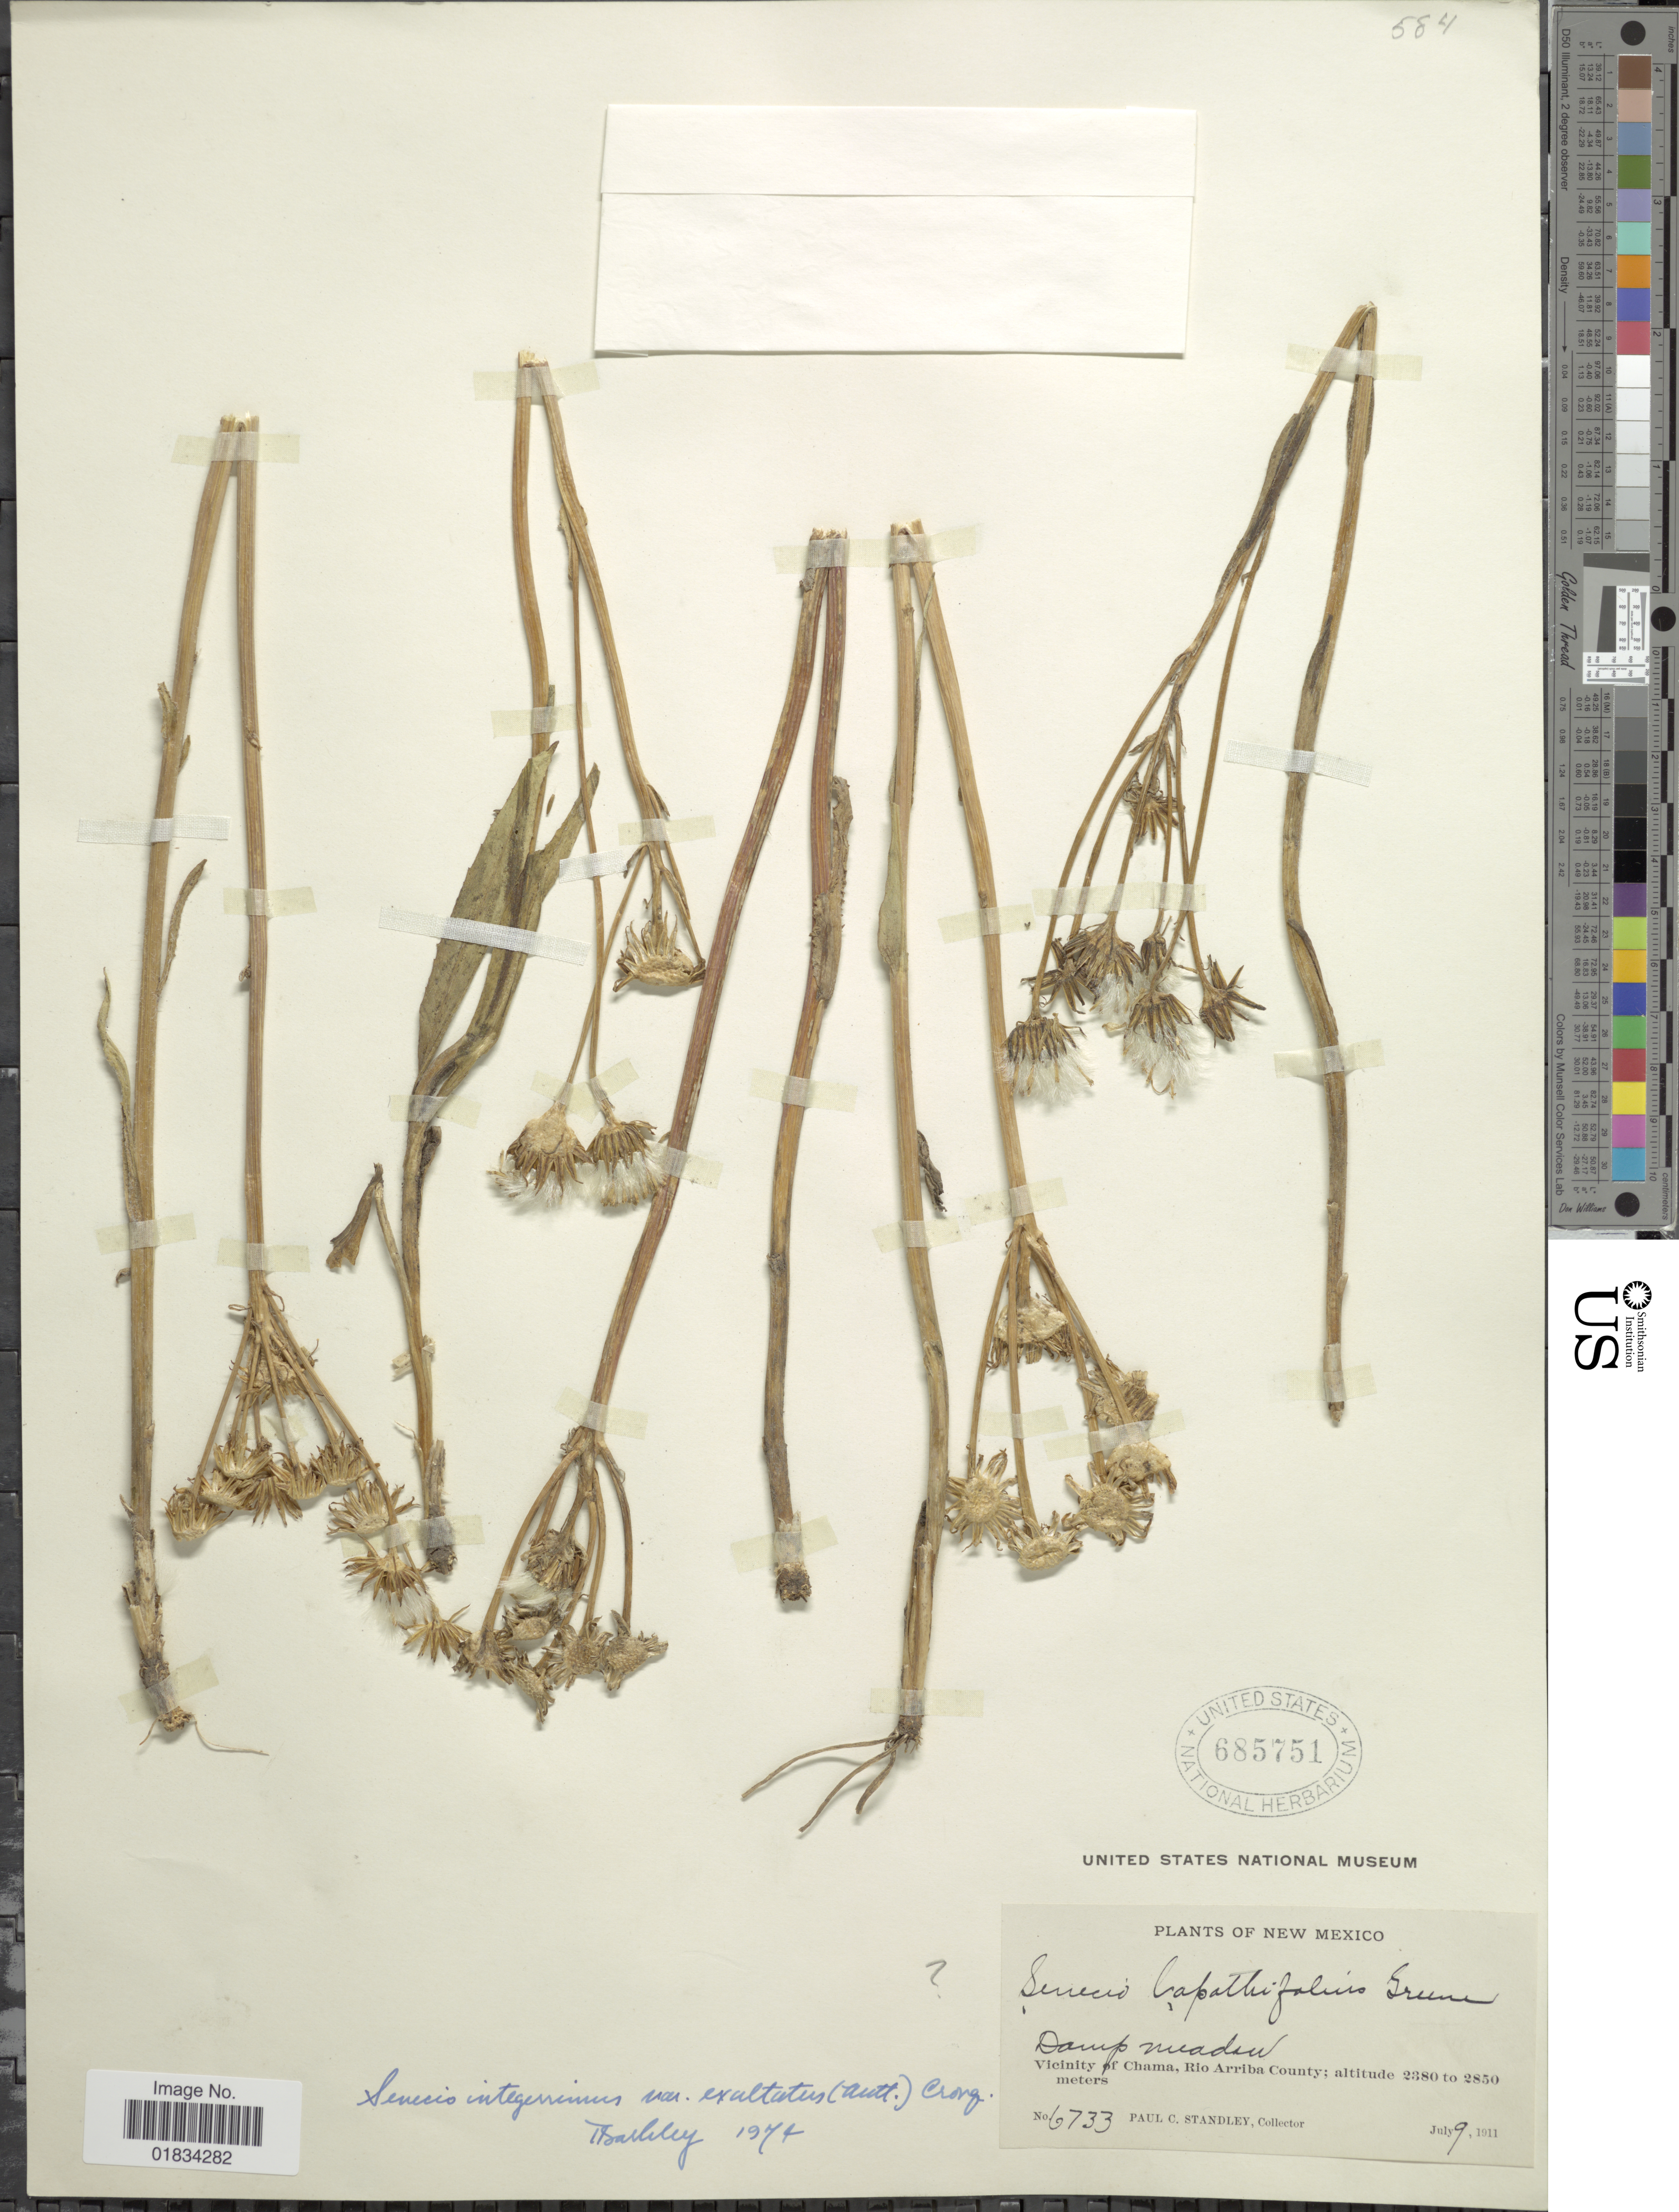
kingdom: Plantae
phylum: Tracheophyta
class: Magnoliopsida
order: Asterales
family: Asteraceae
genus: Senecio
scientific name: Senecio integerrimus var. exaltatus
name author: (Nutt.) Cronq.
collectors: P. C. Standley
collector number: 6733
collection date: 1911-07-09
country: United States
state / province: New Mexico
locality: Vicinity Chama, Rio Arriba County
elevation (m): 2380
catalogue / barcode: US 685751